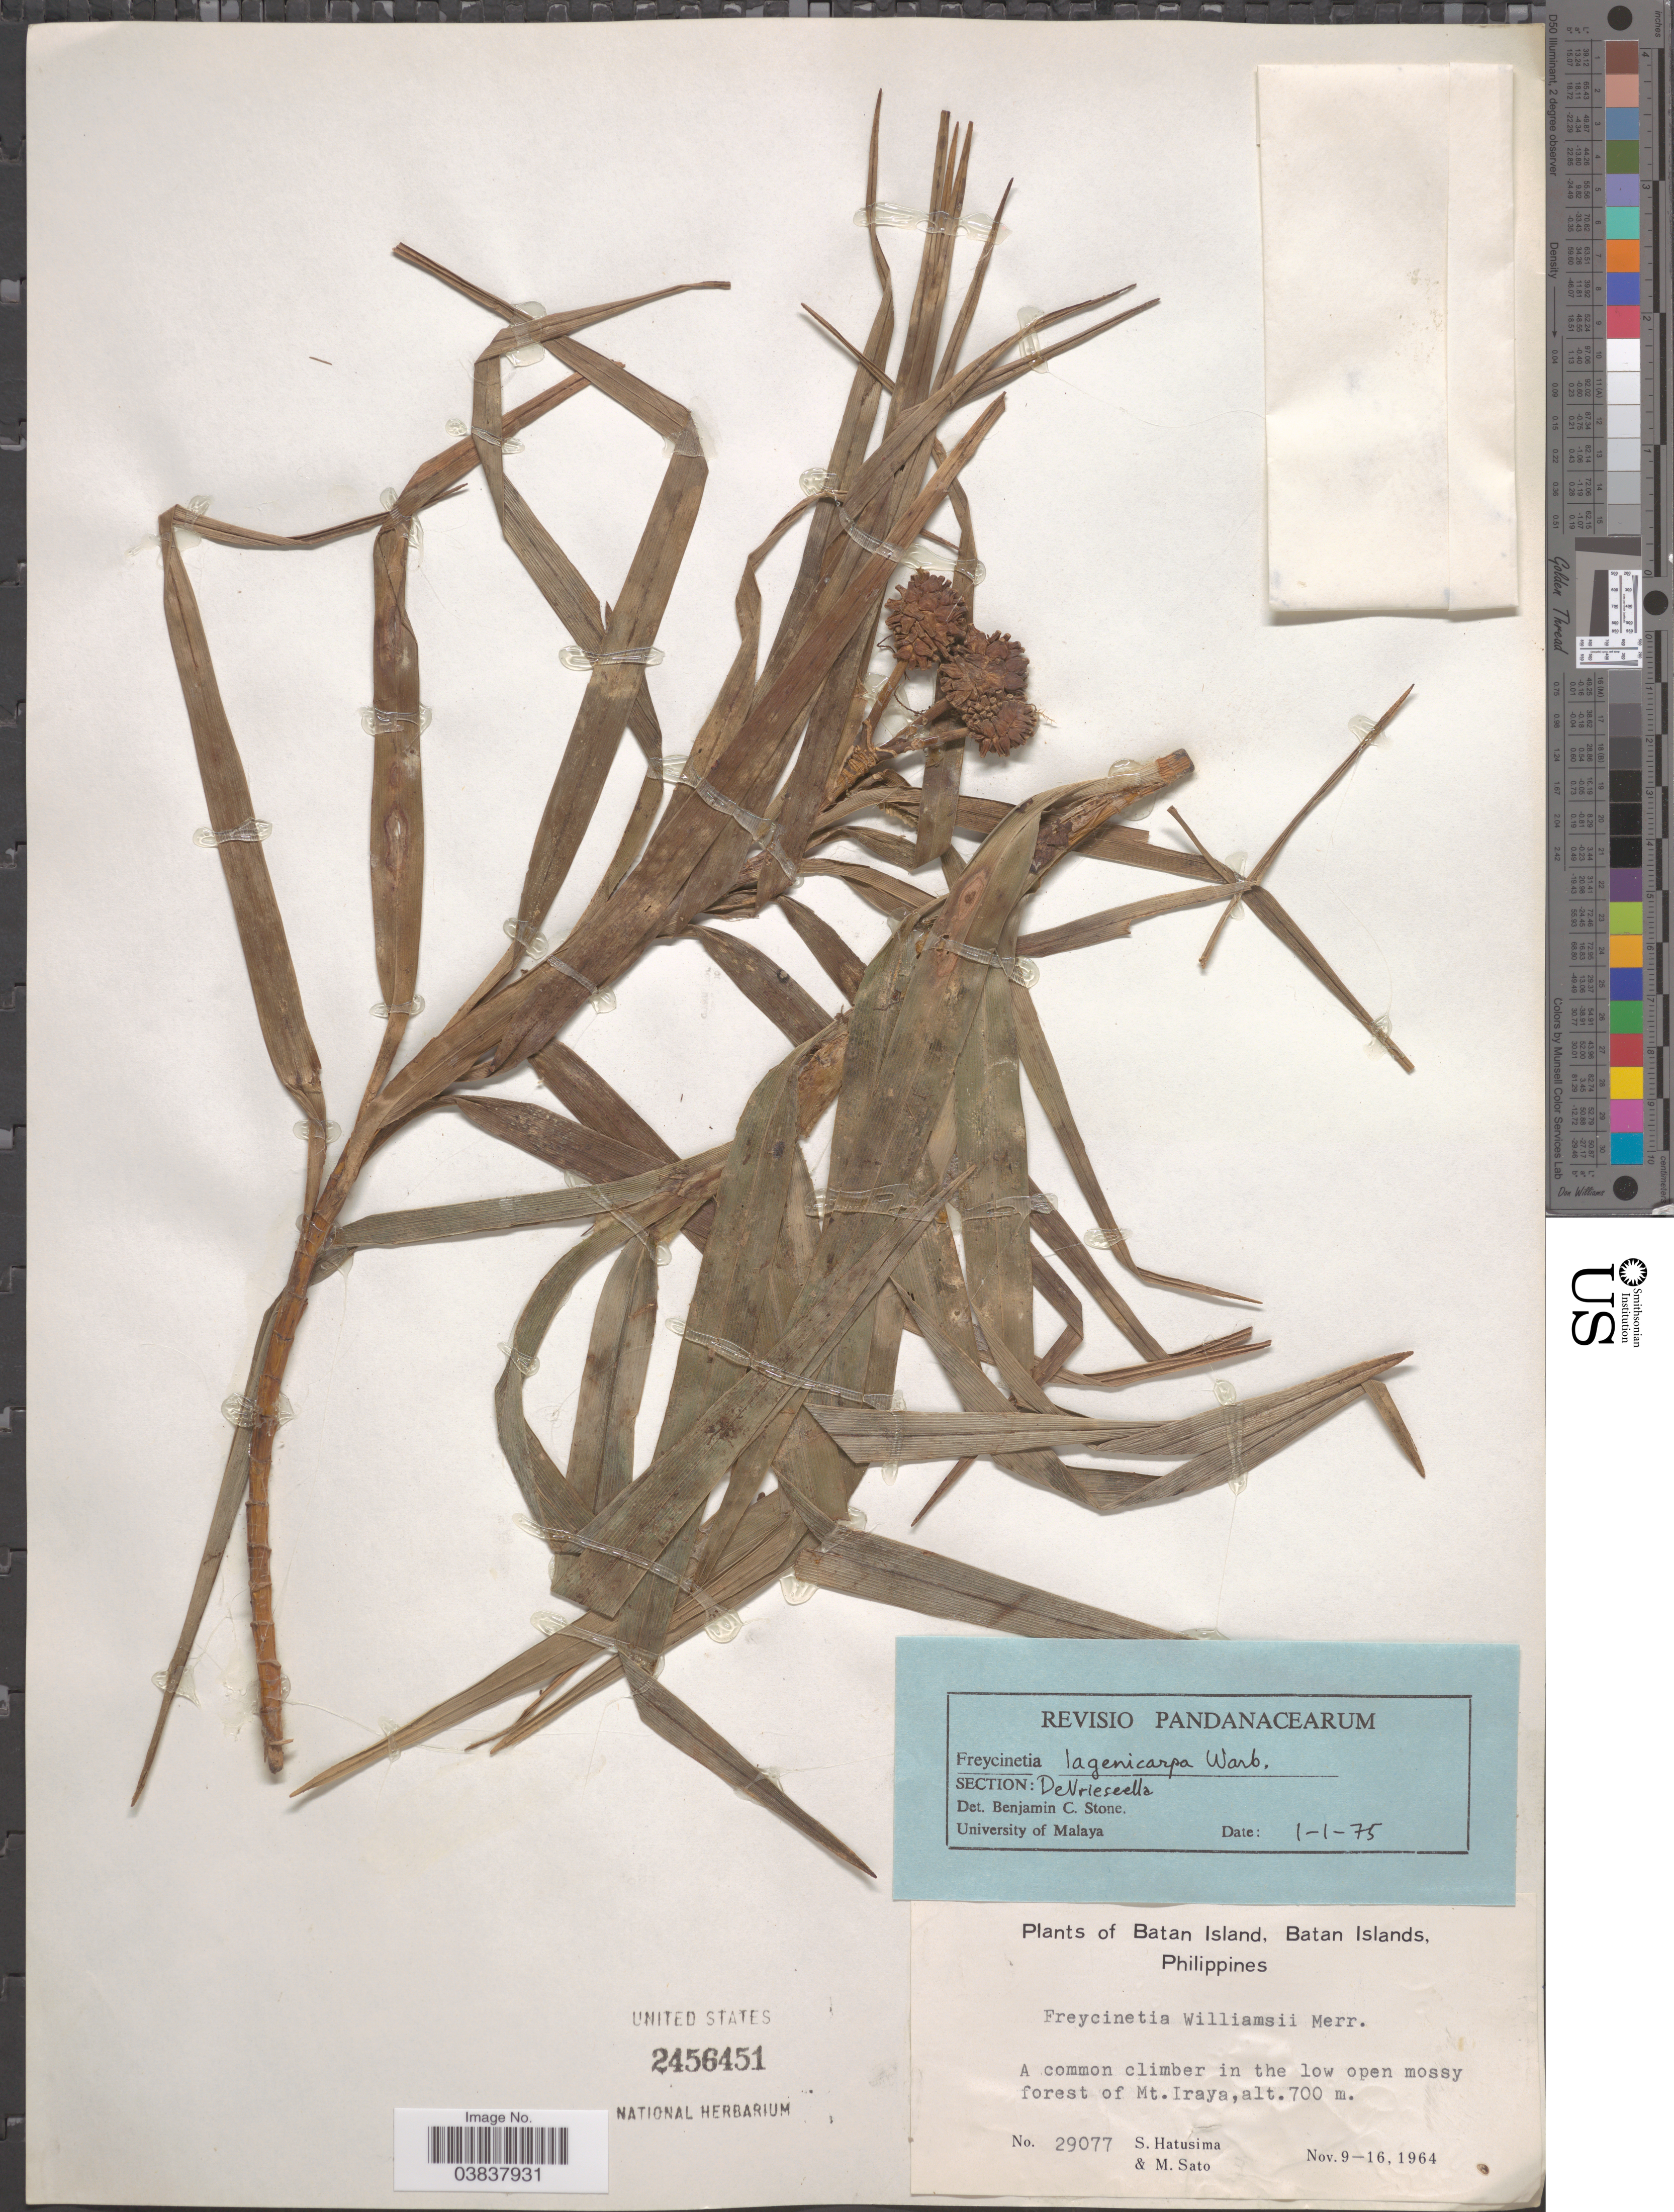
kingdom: Plantae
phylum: Tracheophyta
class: Liliopsida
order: Pandanales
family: Pandanaceae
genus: Freycinetia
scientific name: Freycinetia lagenicarpa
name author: Warb.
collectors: S. Hatusima & M. Sato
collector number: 29077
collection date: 1964-11-09/1964-11-16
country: Philippines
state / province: Cagayan Valley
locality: Batan Island, Batan Islands, Mt. Iraya.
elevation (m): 700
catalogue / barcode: US 2456451